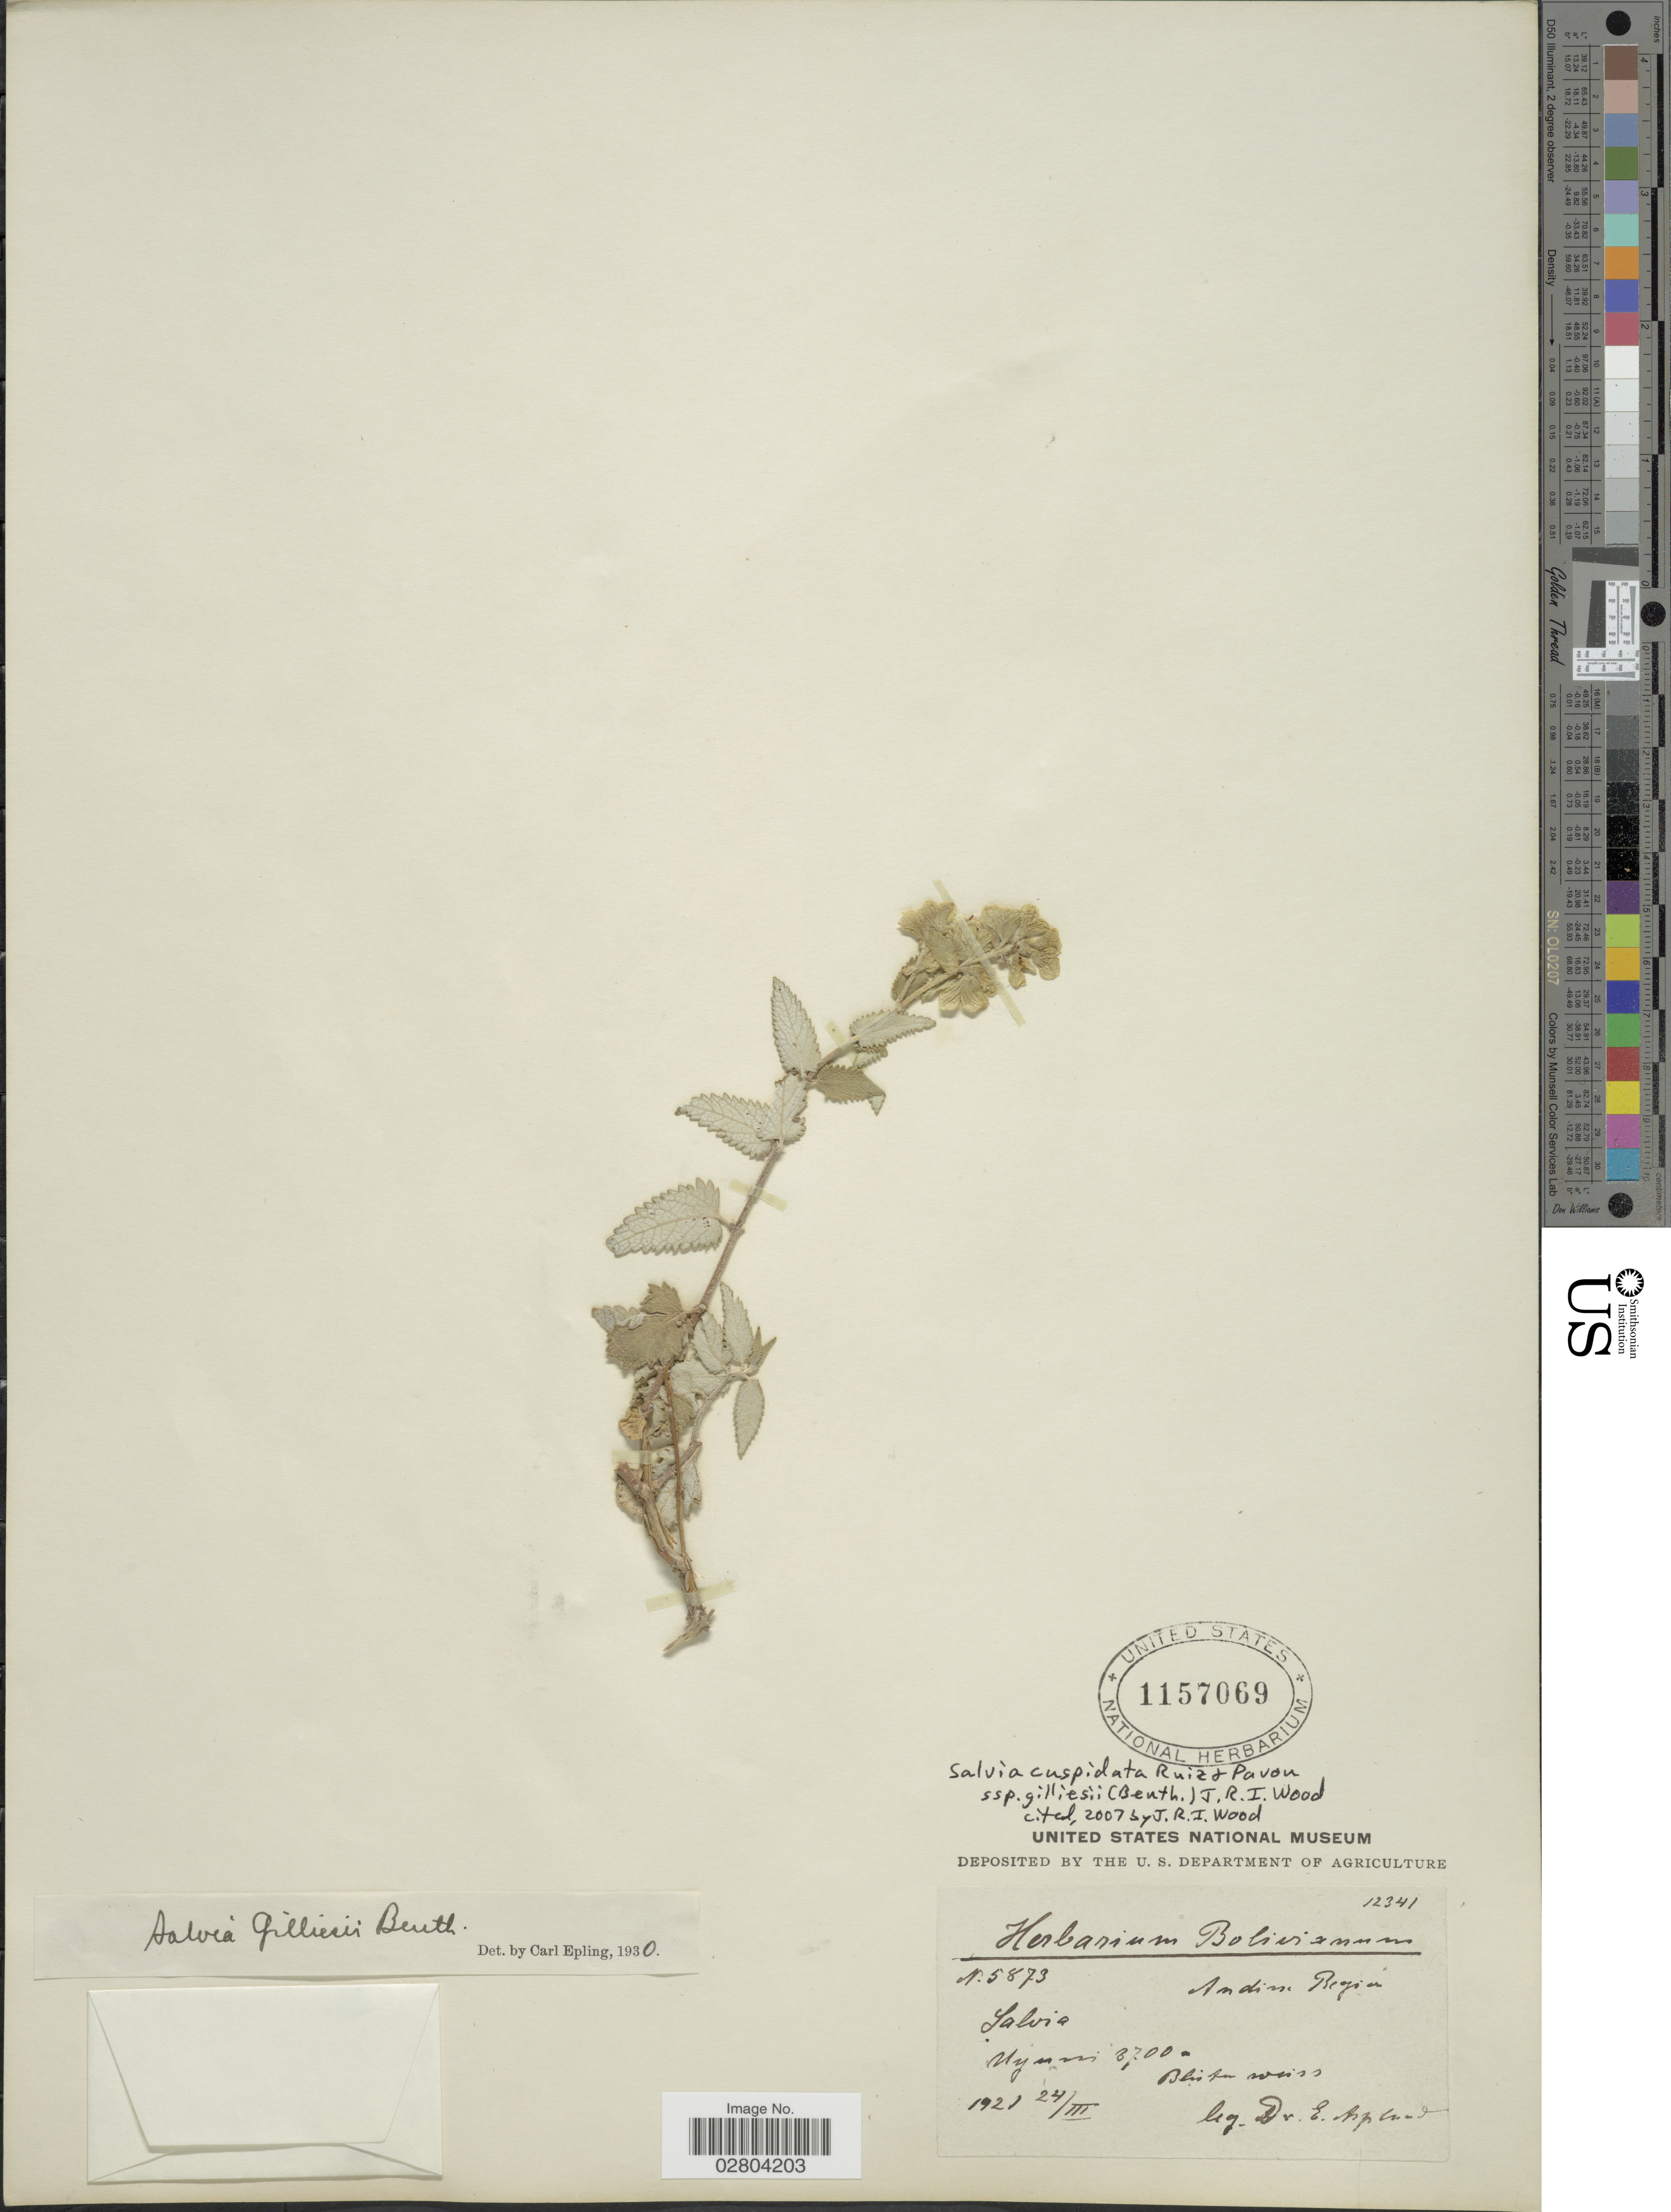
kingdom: Plantae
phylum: Tracheophyta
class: Magnoliopsida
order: Lamiales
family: Lamiaceae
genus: Salvia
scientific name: Salvia cuspidata subsp. gilliesii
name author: (Benth.) J.R.I. Wood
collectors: E. Asplund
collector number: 5873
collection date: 1921-03-24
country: Bolivia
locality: Andine Region. Uyuni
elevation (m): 3700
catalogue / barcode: US 1157069